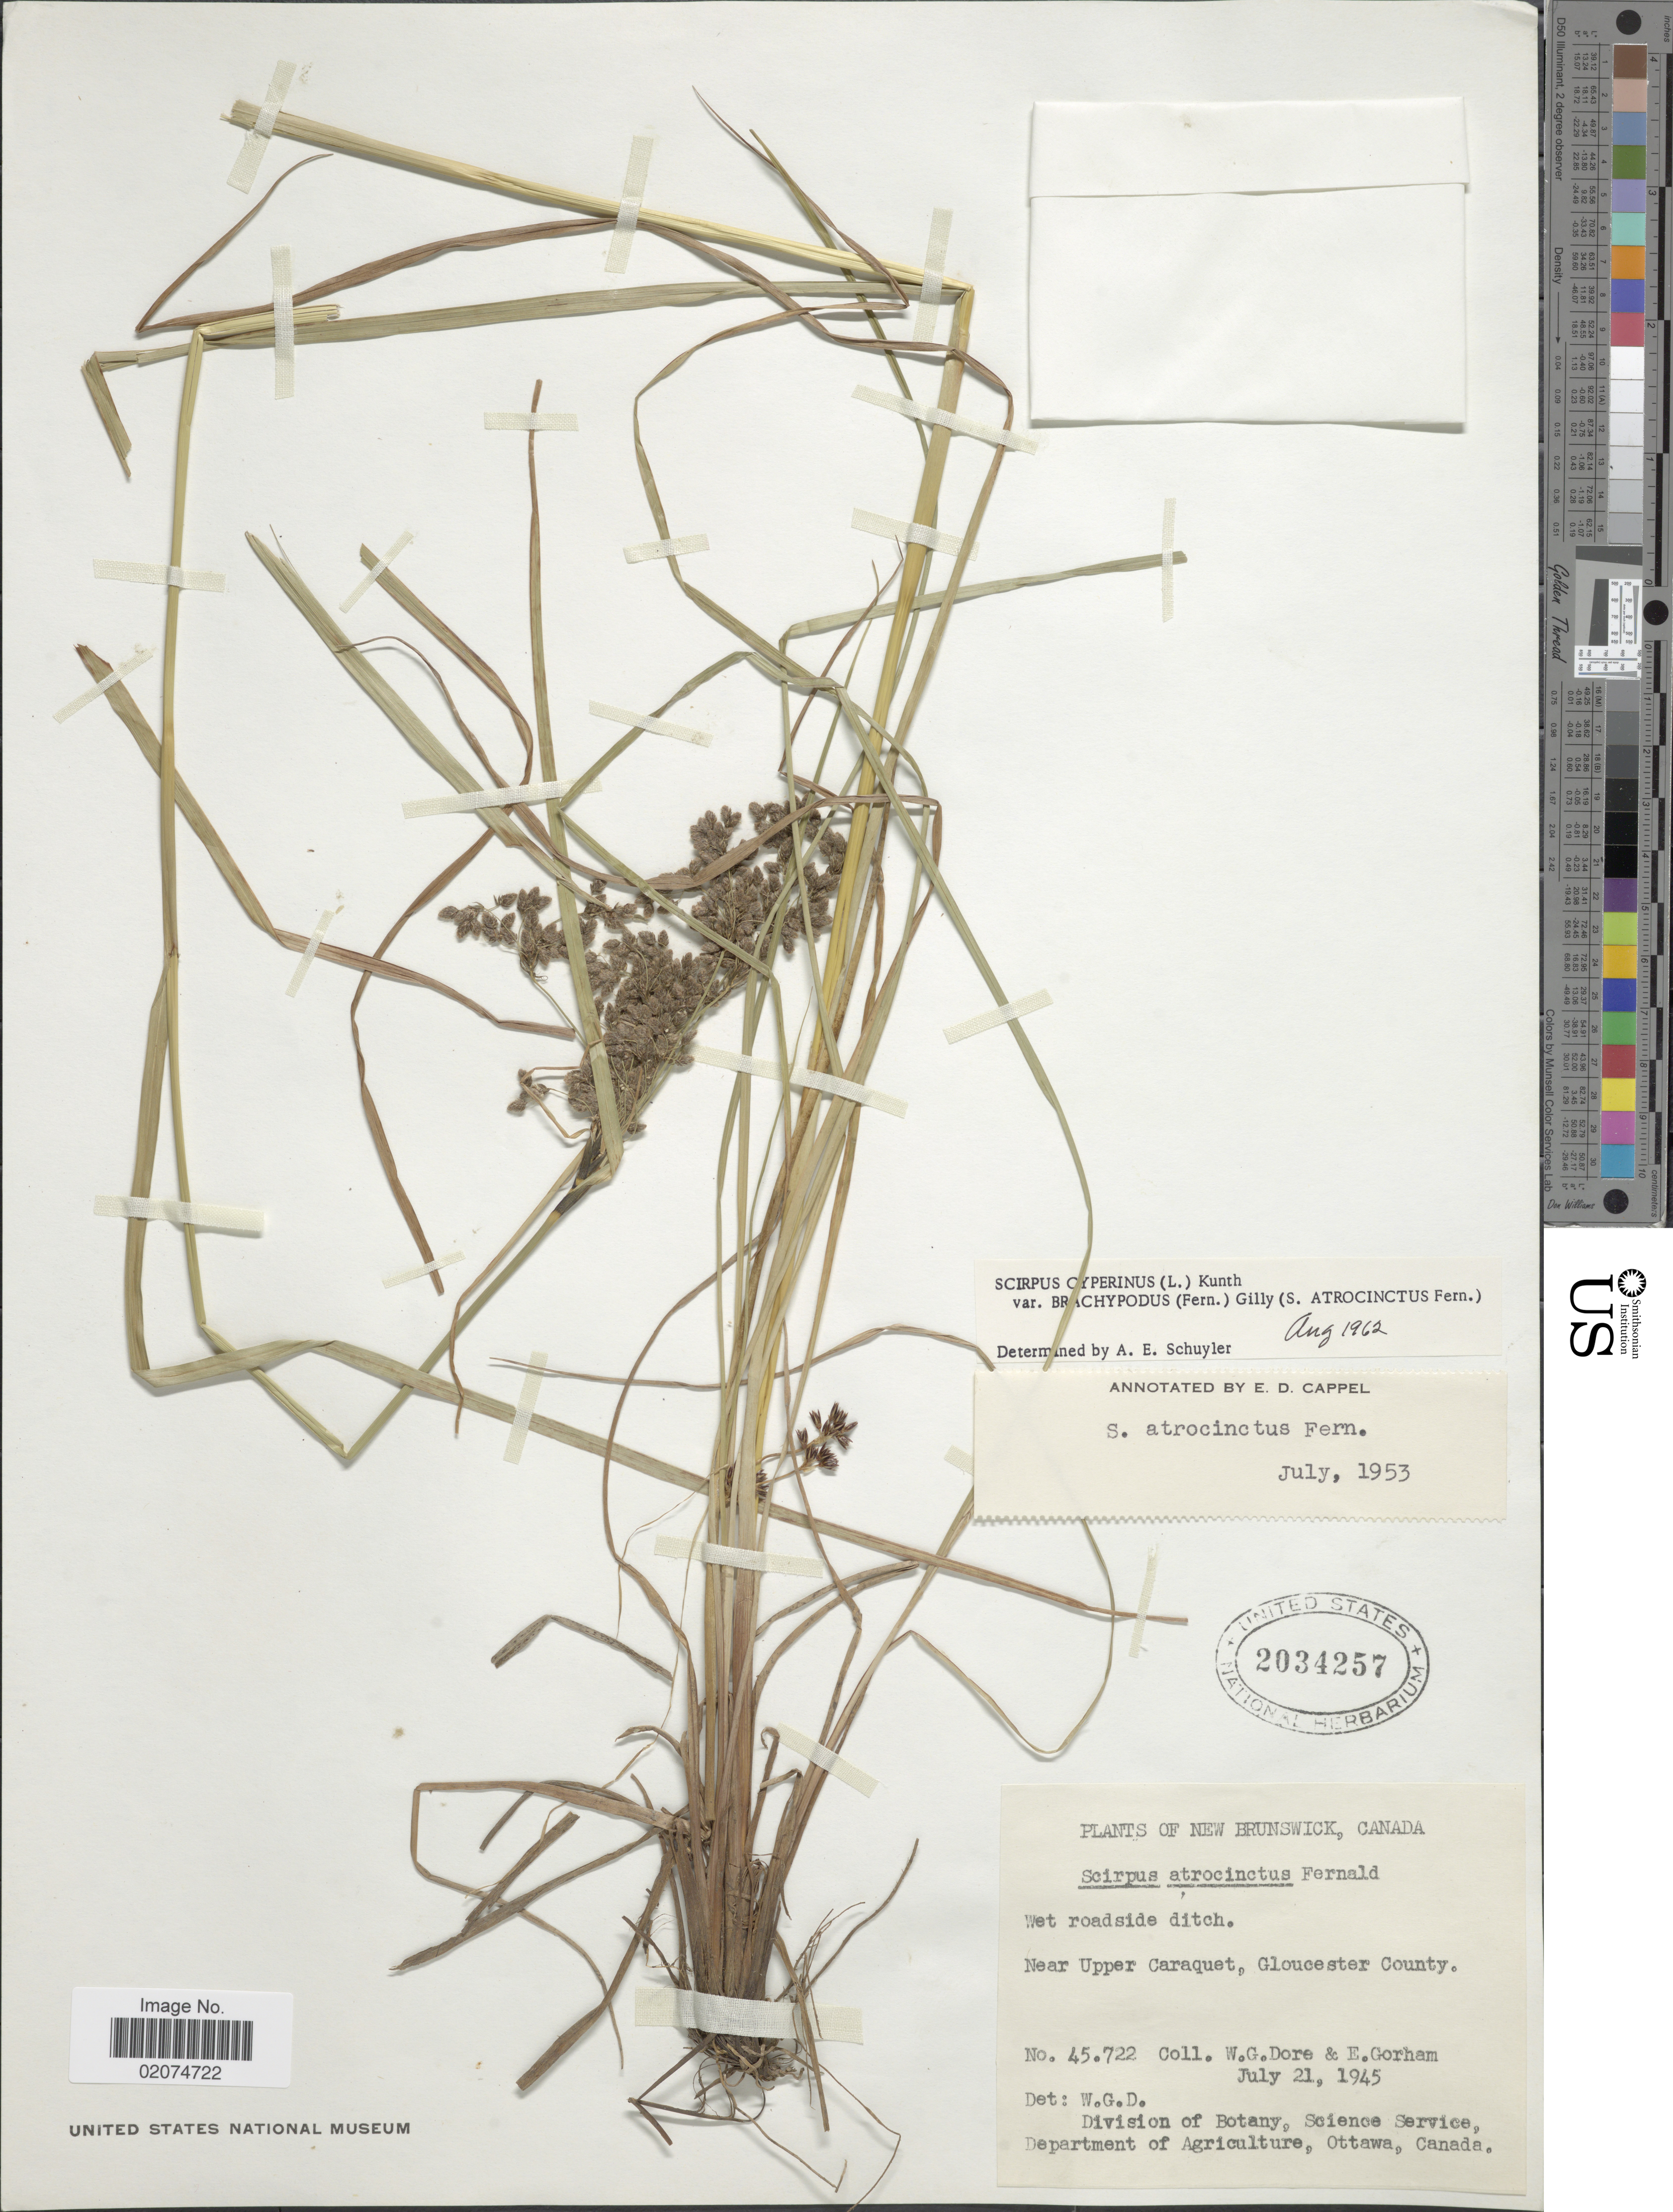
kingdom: Plantae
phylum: Tracheophyta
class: Liliopsida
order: Poales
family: Cyperaceae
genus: Scirpus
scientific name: Scirpus atrocinctus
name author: Fernald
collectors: W. Dore & E. Gorham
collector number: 45722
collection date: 1945-07-21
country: Canada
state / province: New Brunswick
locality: New Brunswick, Canada. Near Upper Caraquet, Gloucester County.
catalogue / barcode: US 2034257